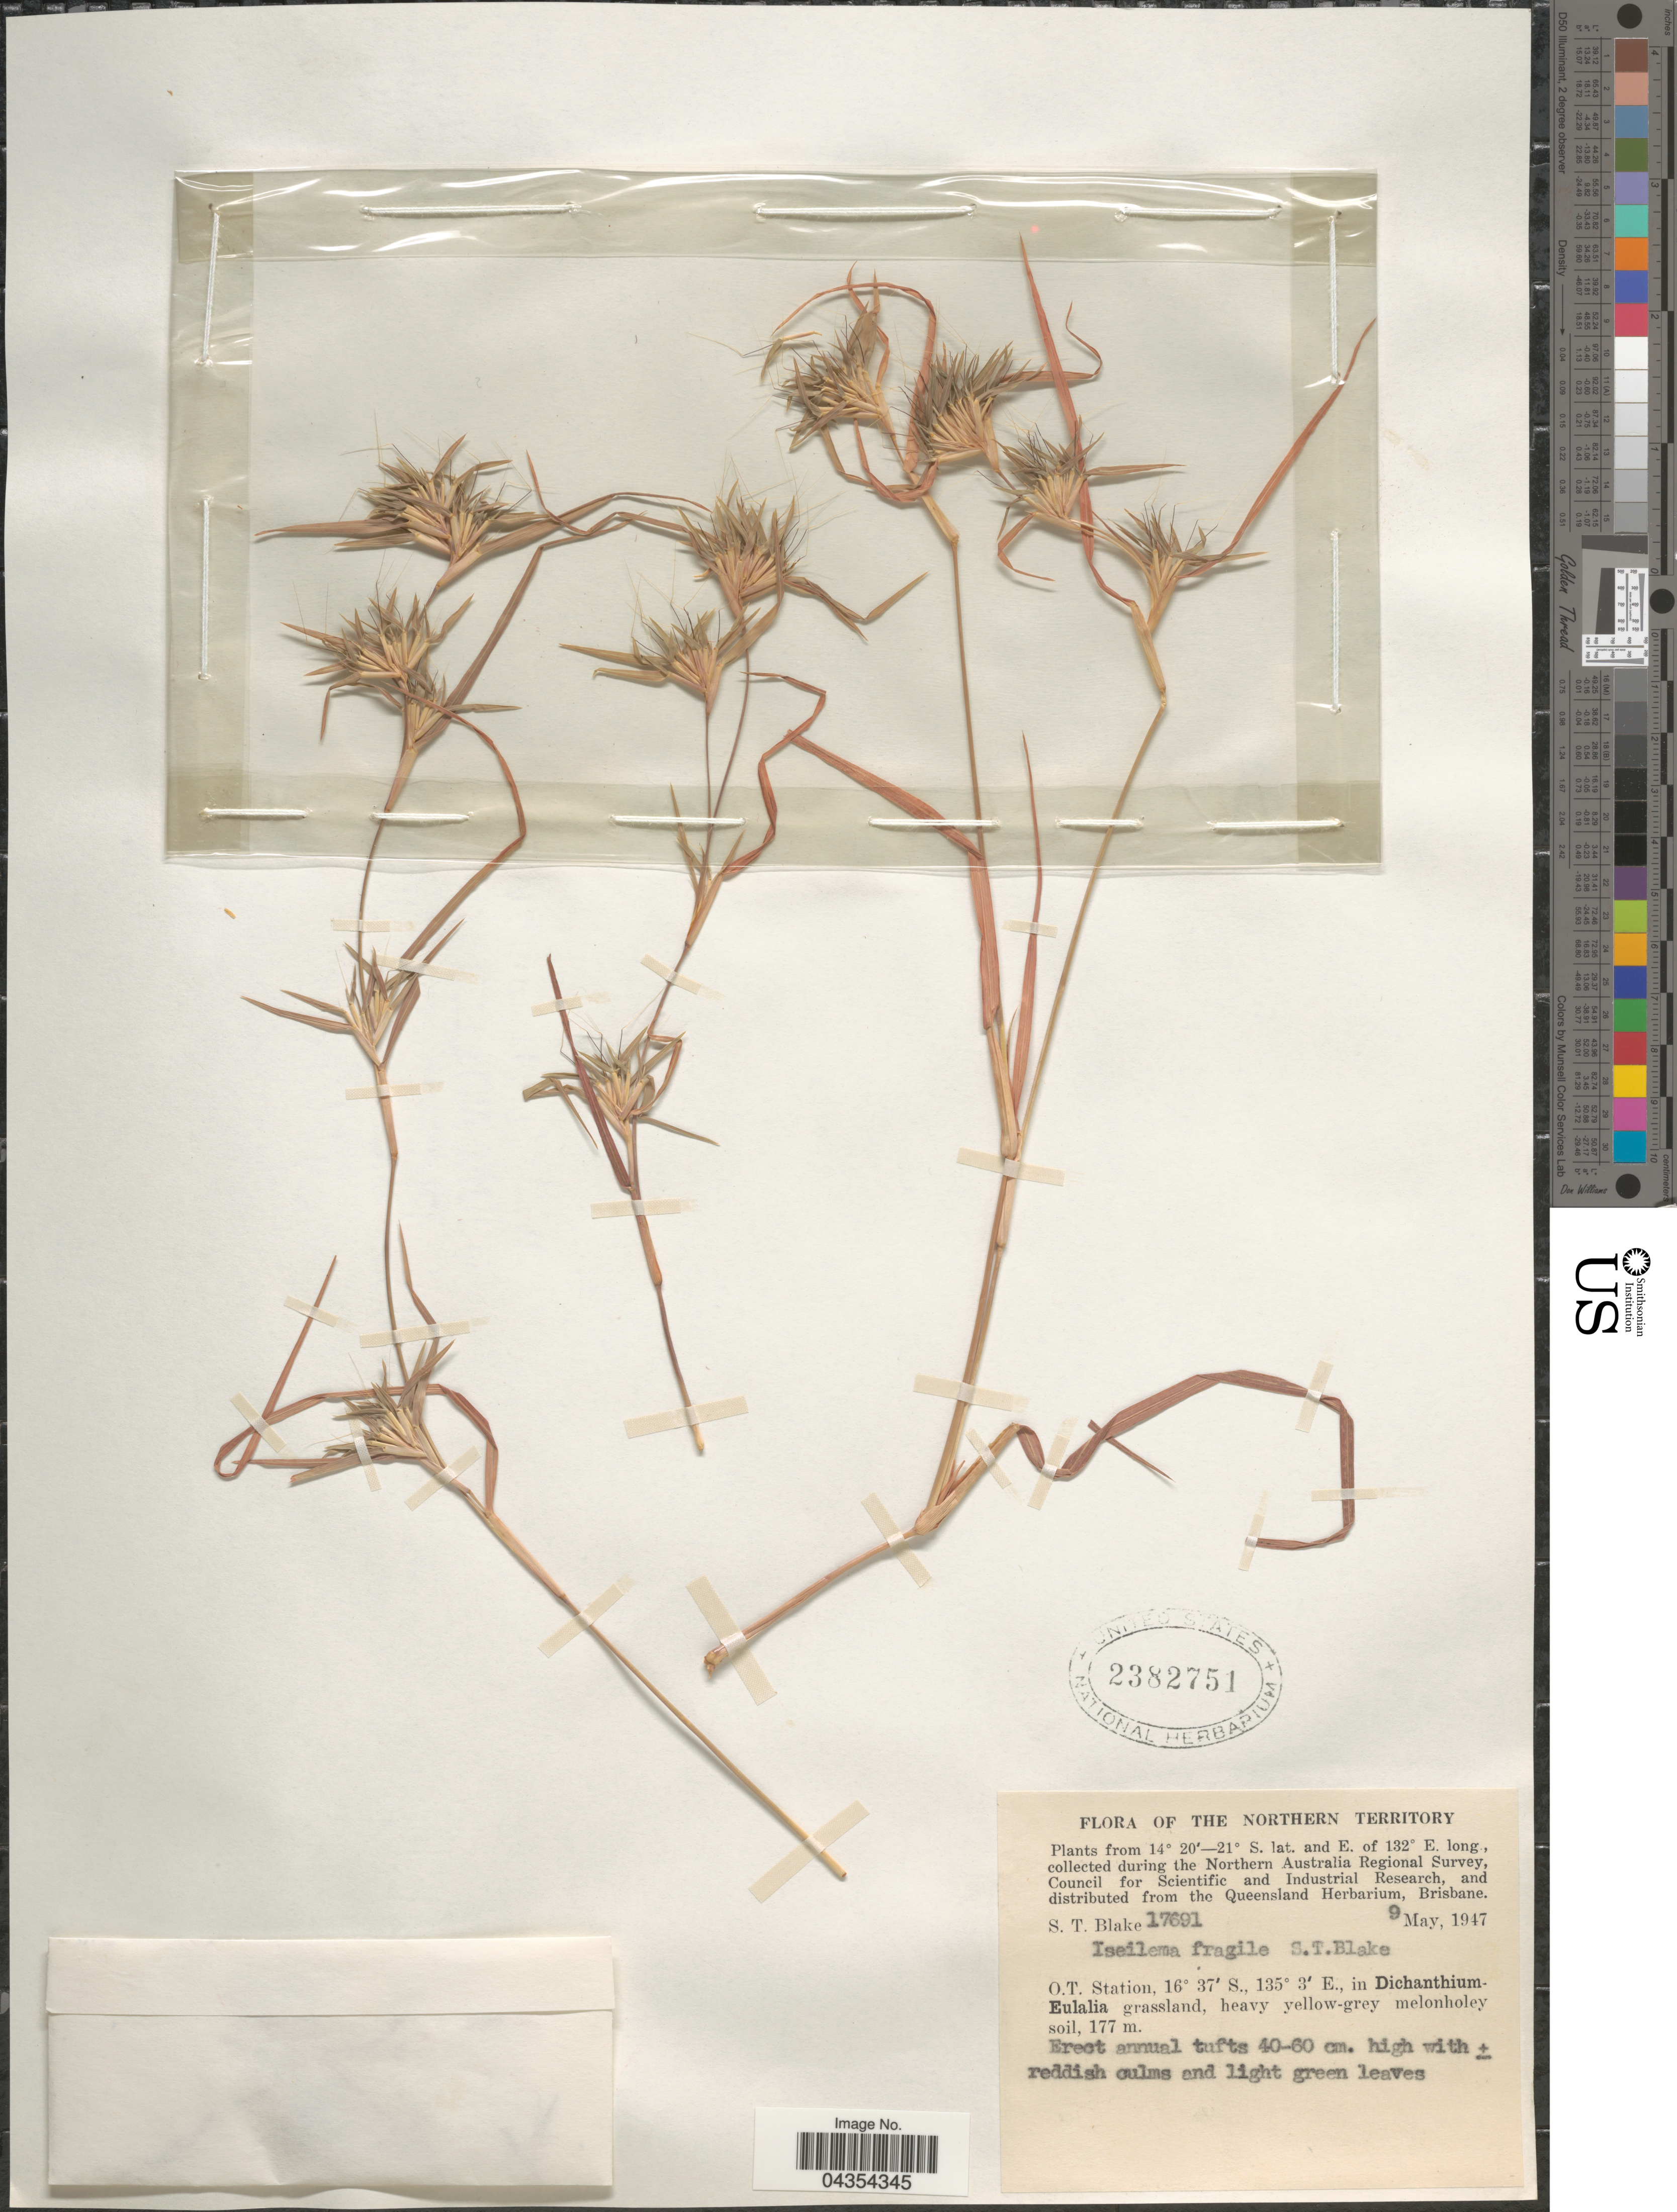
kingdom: Plantae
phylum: Tracheophyta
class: Liliopsida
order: Poales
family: Poaceae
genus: Iseilema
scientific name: Iseilema fragile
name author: S.T. Blake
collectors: S. T. Blake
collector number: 17691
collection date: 1947-05-09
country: Australia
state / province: Northern Territory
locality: The Northern Australia Regional Survey. O.T. Station.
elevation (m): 177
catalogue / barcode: US 2382751